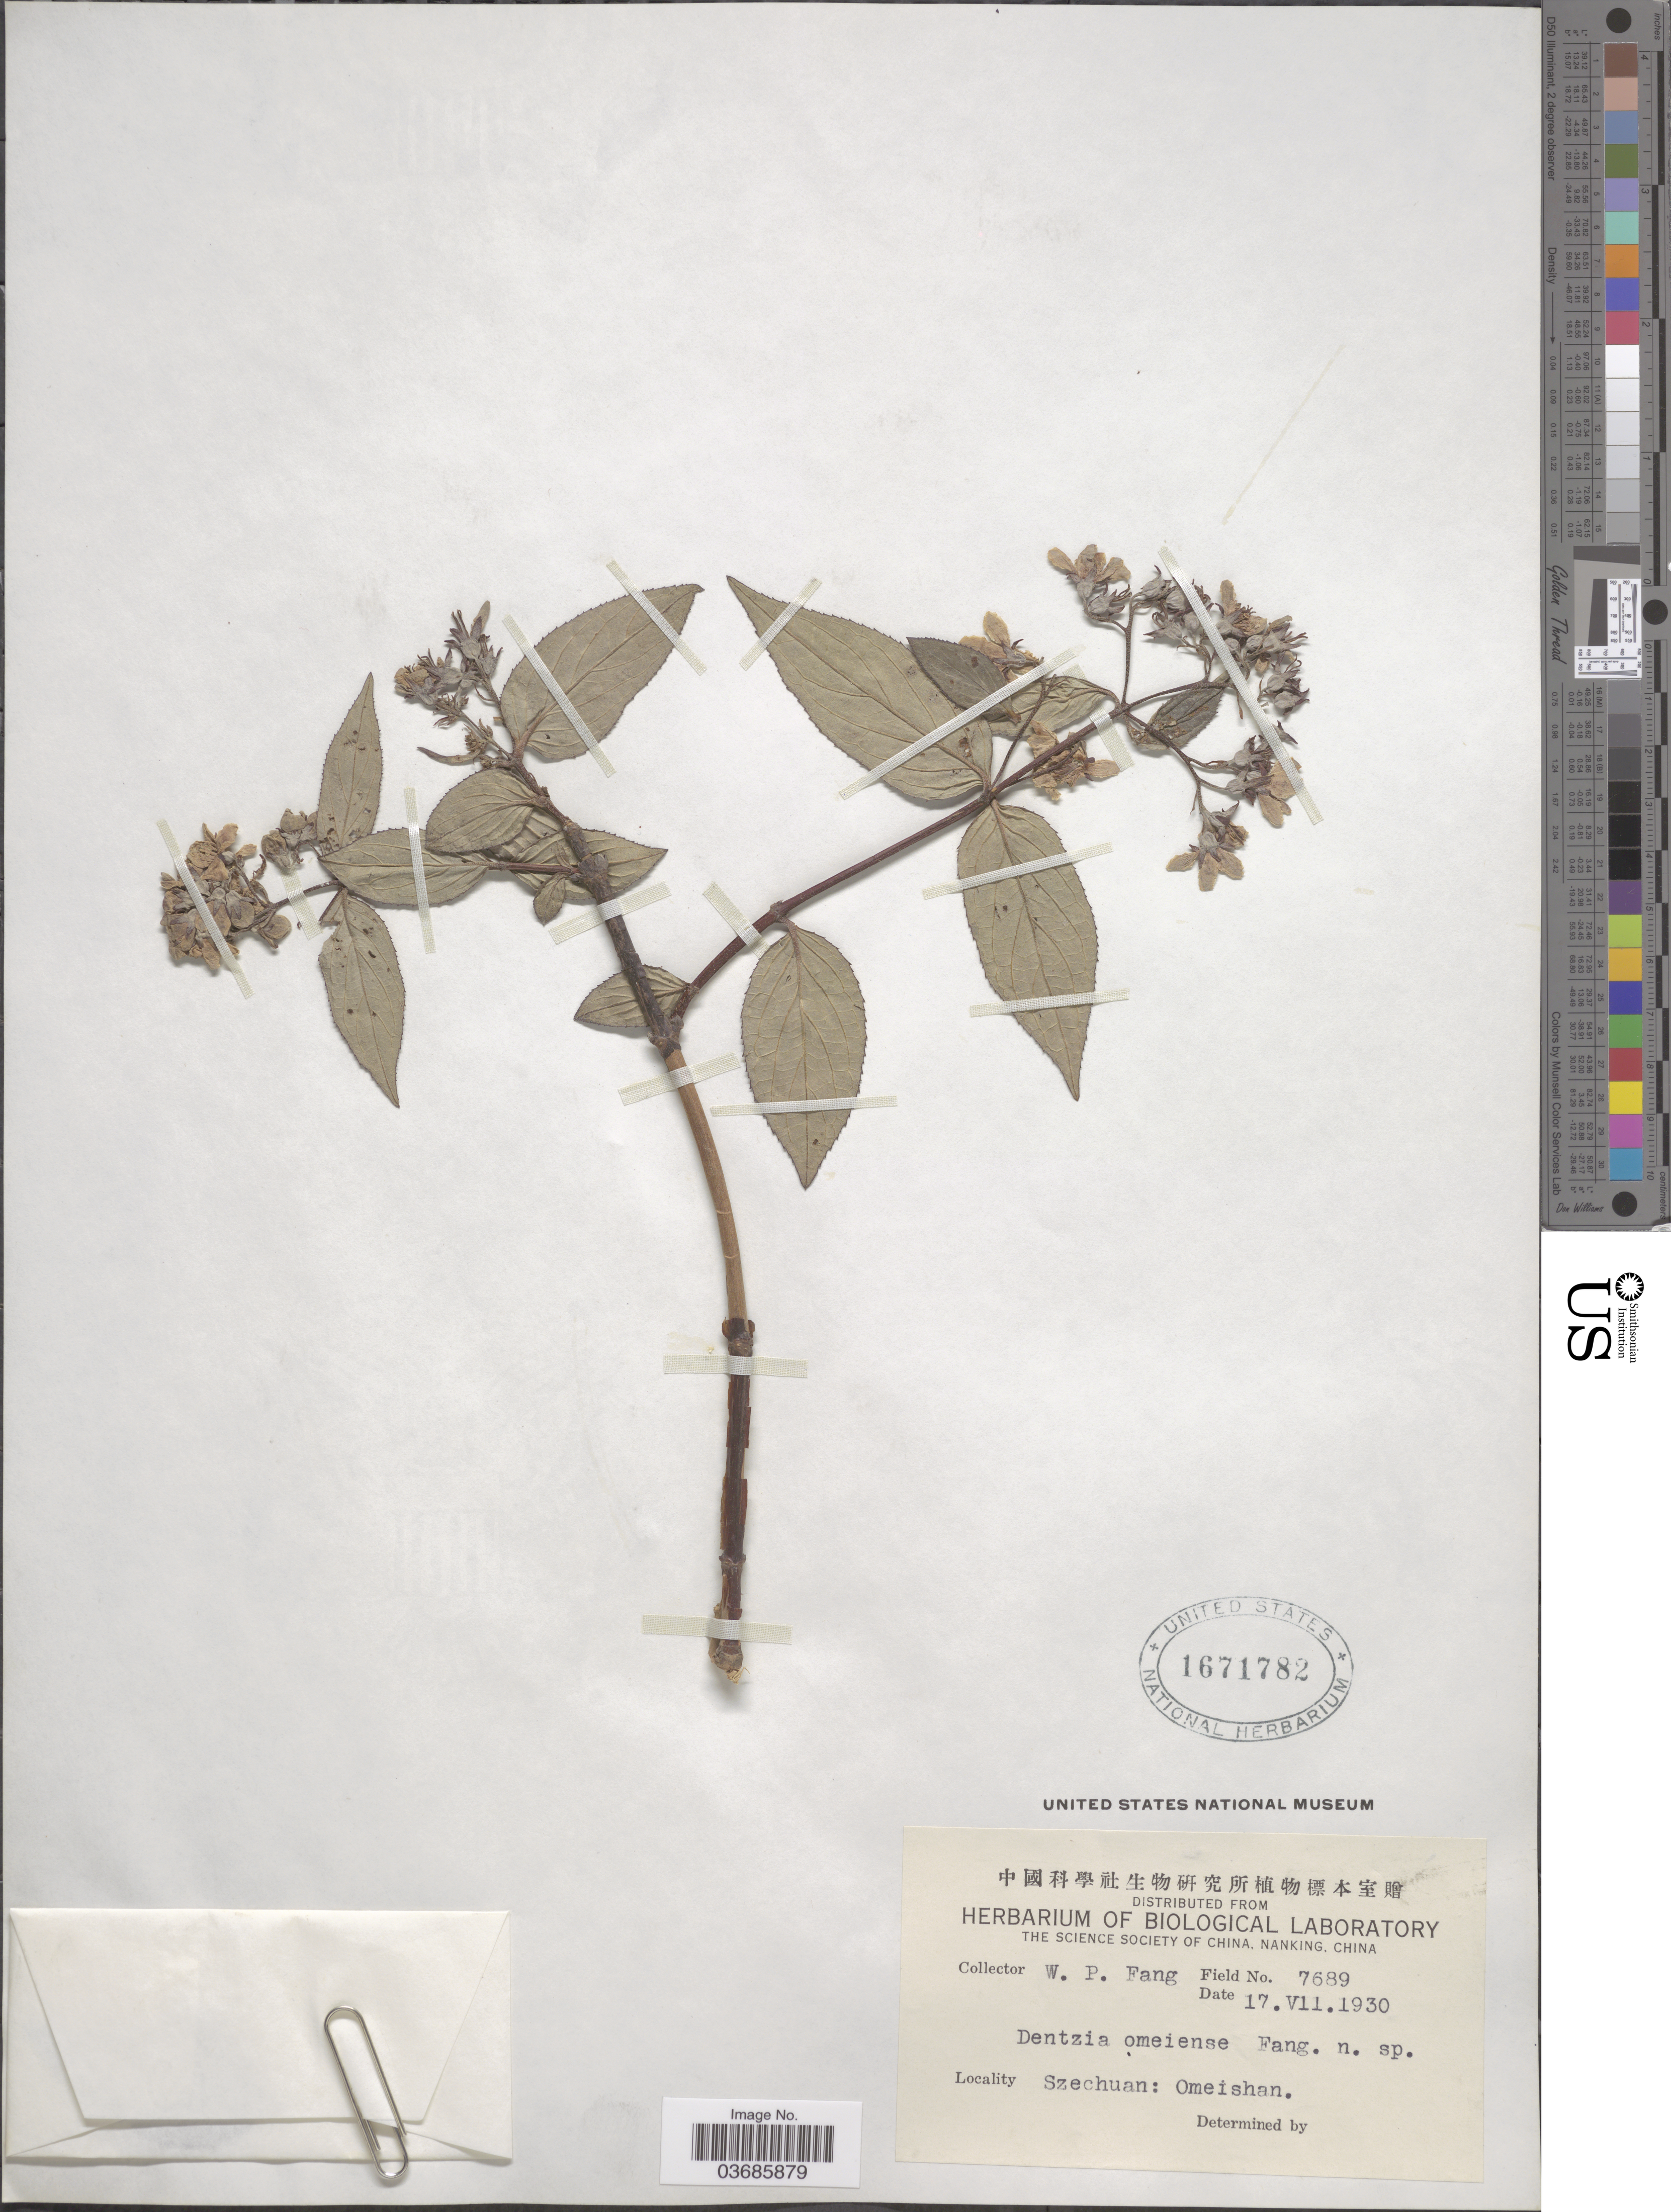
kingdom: Plantae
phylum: Tracheophyta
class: Magnoliopsida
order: Cornales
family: Hydrangeaceae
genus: Deutzia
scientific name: Deutzia omeiense Fang sp. nov. ined.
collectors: W. P. Fang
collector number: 7689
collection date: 1930-07-17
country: China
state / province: Sichuan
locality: Szechuan: Omeishan.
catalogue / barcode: US 1671782